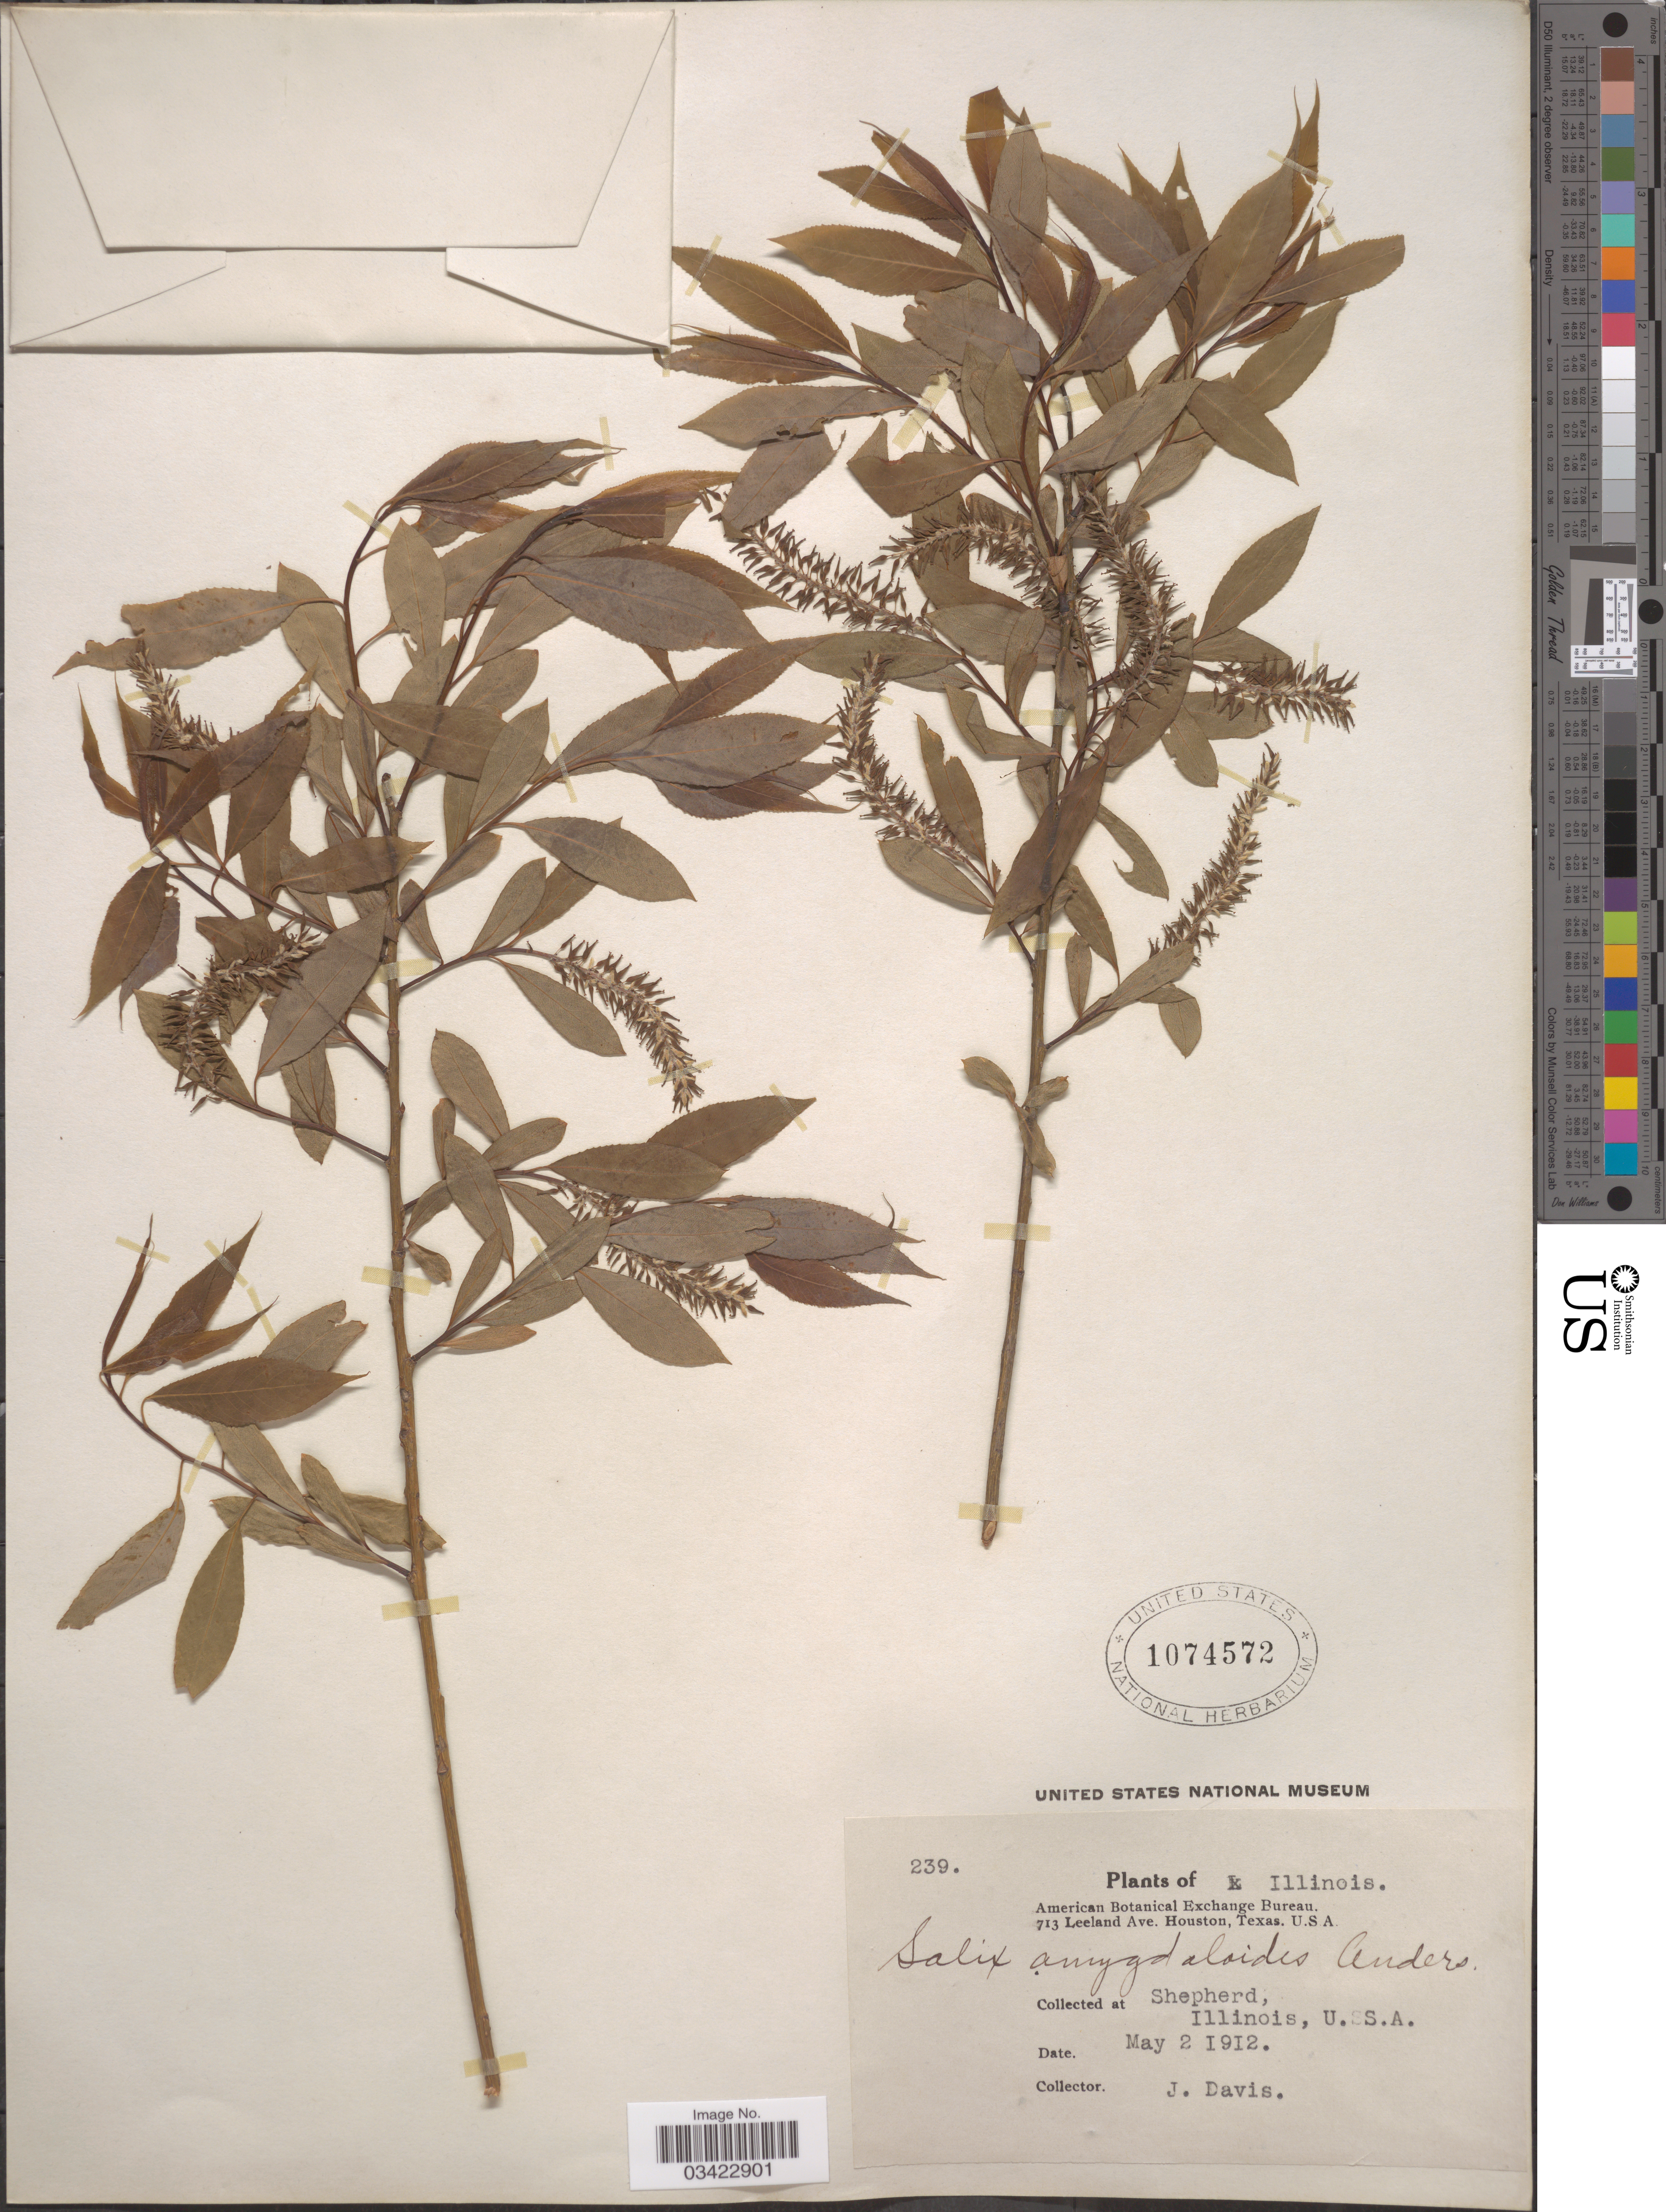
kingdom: Plantae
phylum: Tracheophyta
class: Magnoliopsida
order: Malpighiales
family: Salicaceae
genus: Salix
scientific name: Salix amygdaloides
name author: Andersson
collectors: J. Davis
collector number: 239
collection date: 1912-05-02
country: United States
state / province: Illinois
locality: Shepherd.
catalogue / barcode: US 1074572